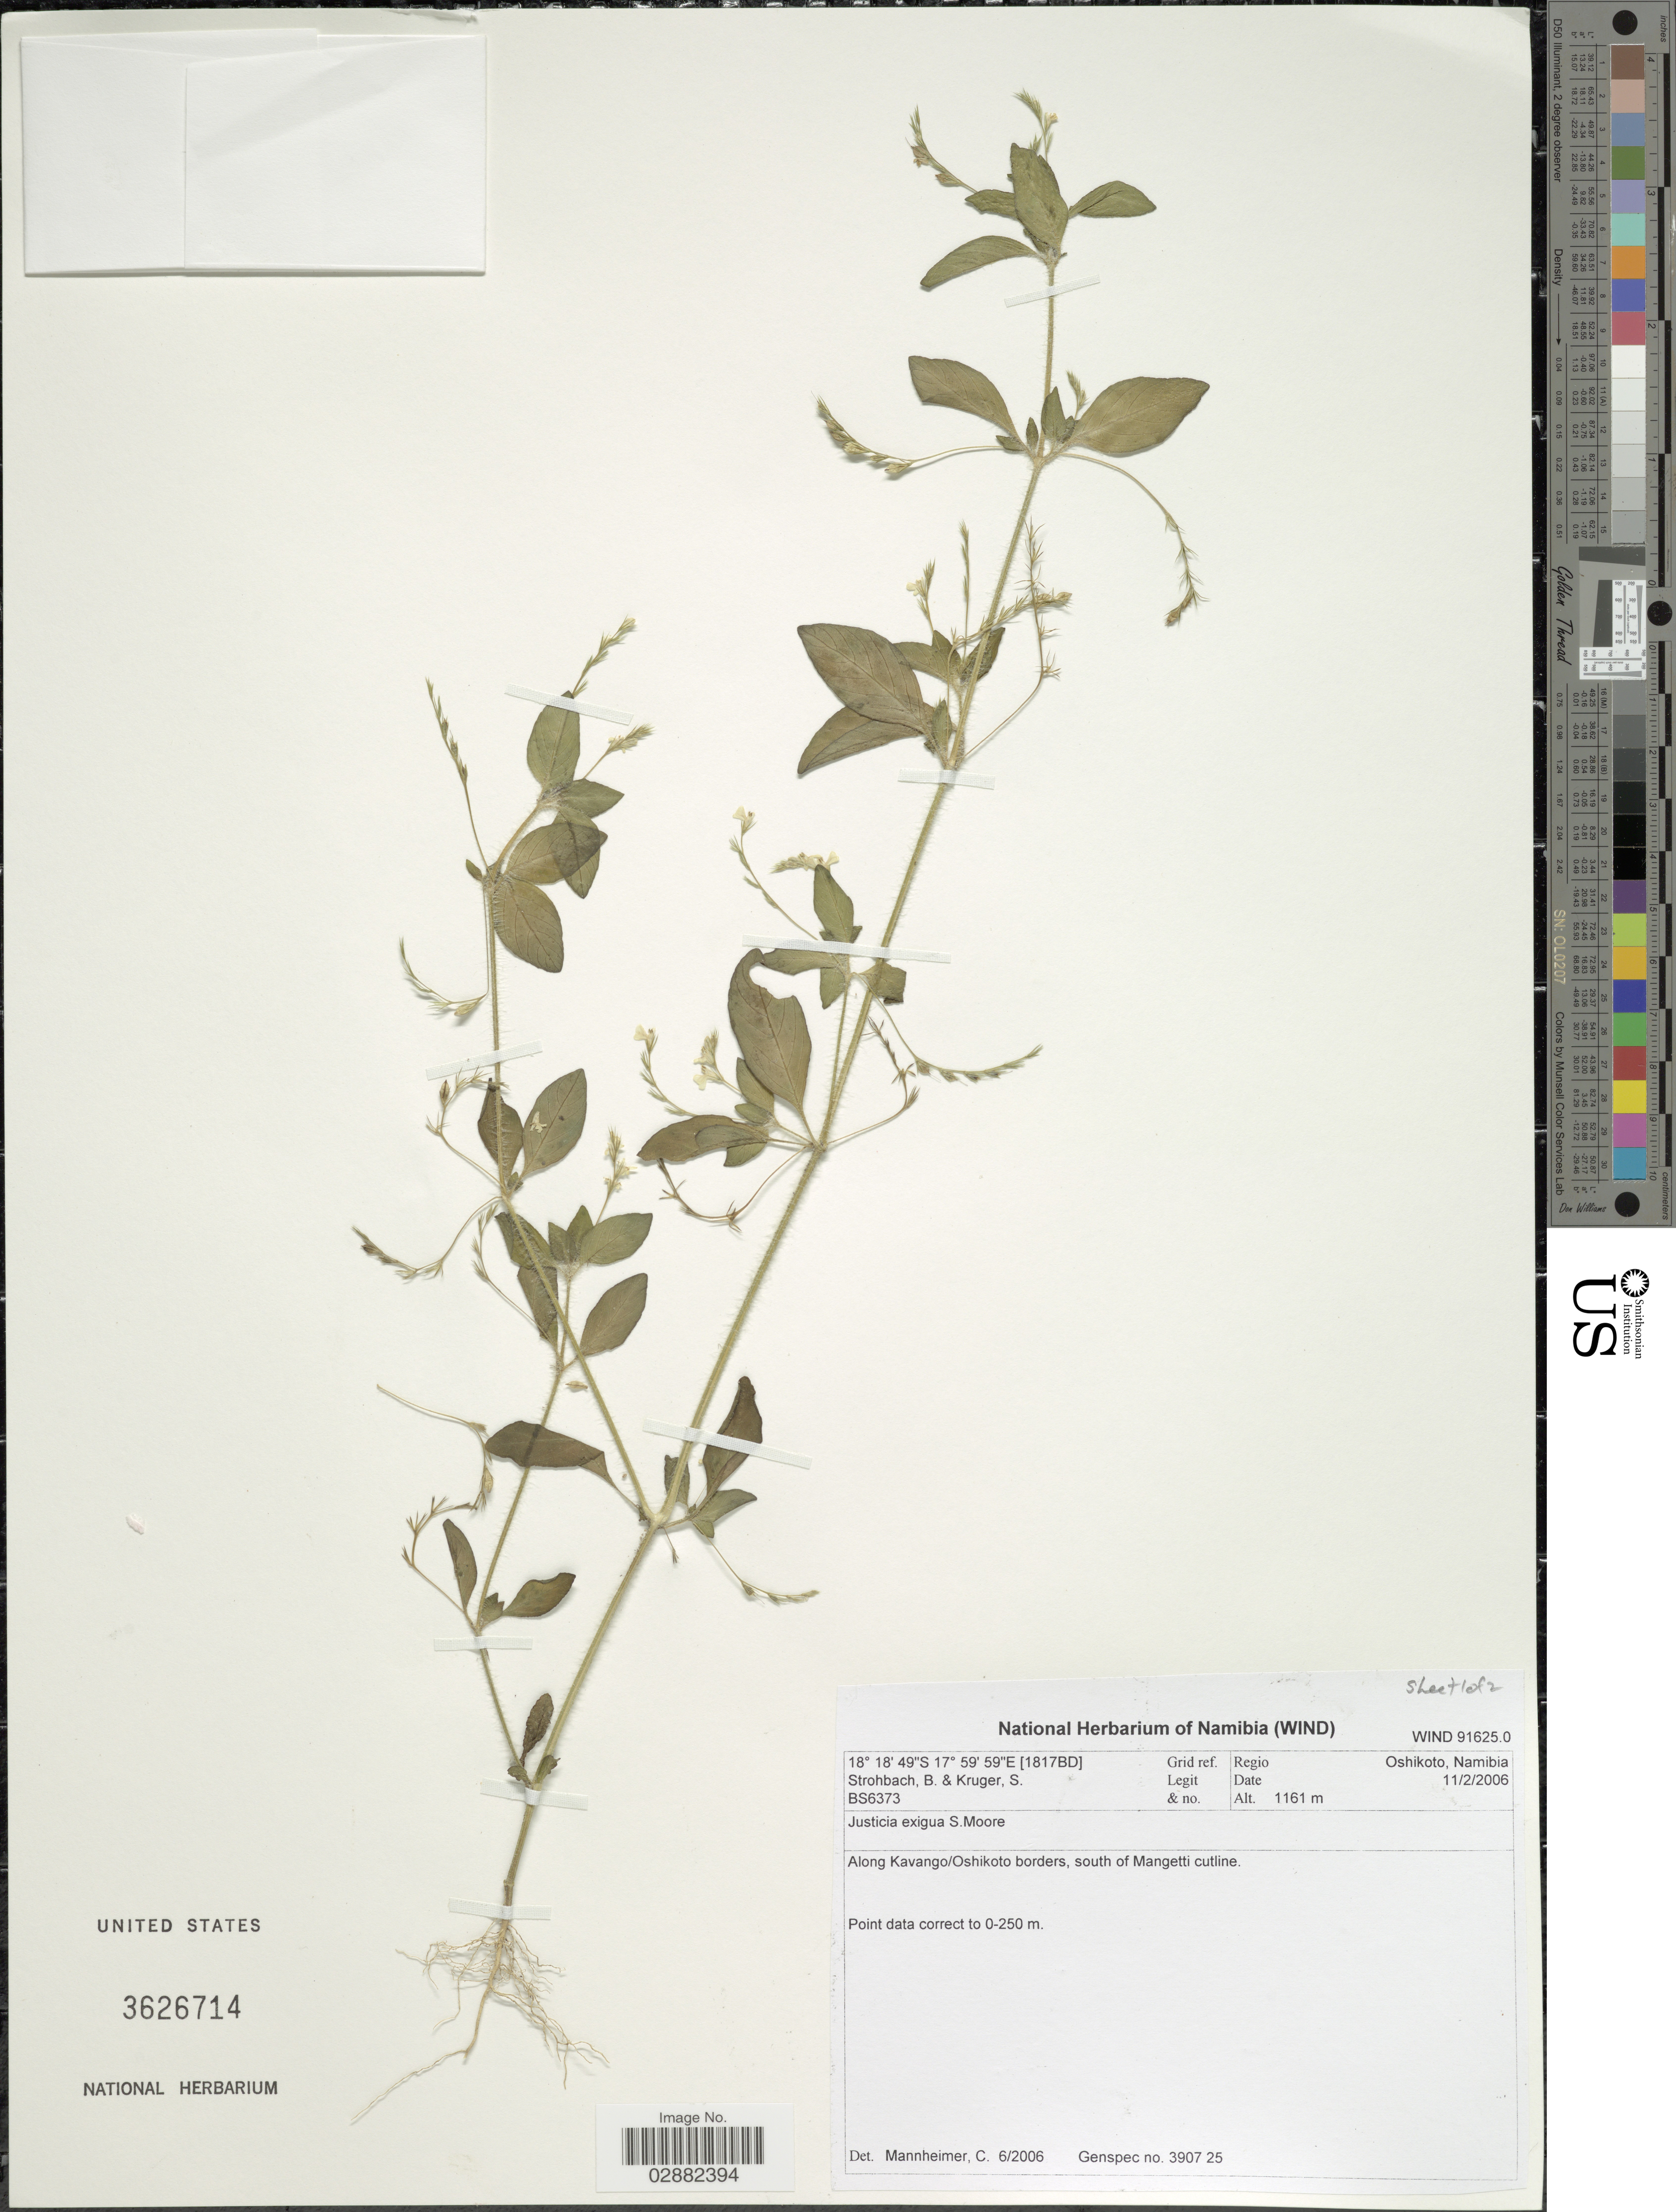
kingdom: Plantae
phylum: Tracheophyta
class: Magnoliopsida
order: Lamiales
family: Acanthaceae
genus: Justicia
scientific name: Justicia exigua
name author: S. Moore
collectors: B. Strohbach & S. Kruger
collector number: BS6373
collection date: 2006-02-11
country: Namibia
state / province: Oshikoto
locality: Regio Oshikoto, Namibia, Along Kavango/Oshikoto borders, south of Mangetti cutline. [1817BD].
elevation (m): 1161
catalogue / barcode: US 3626714